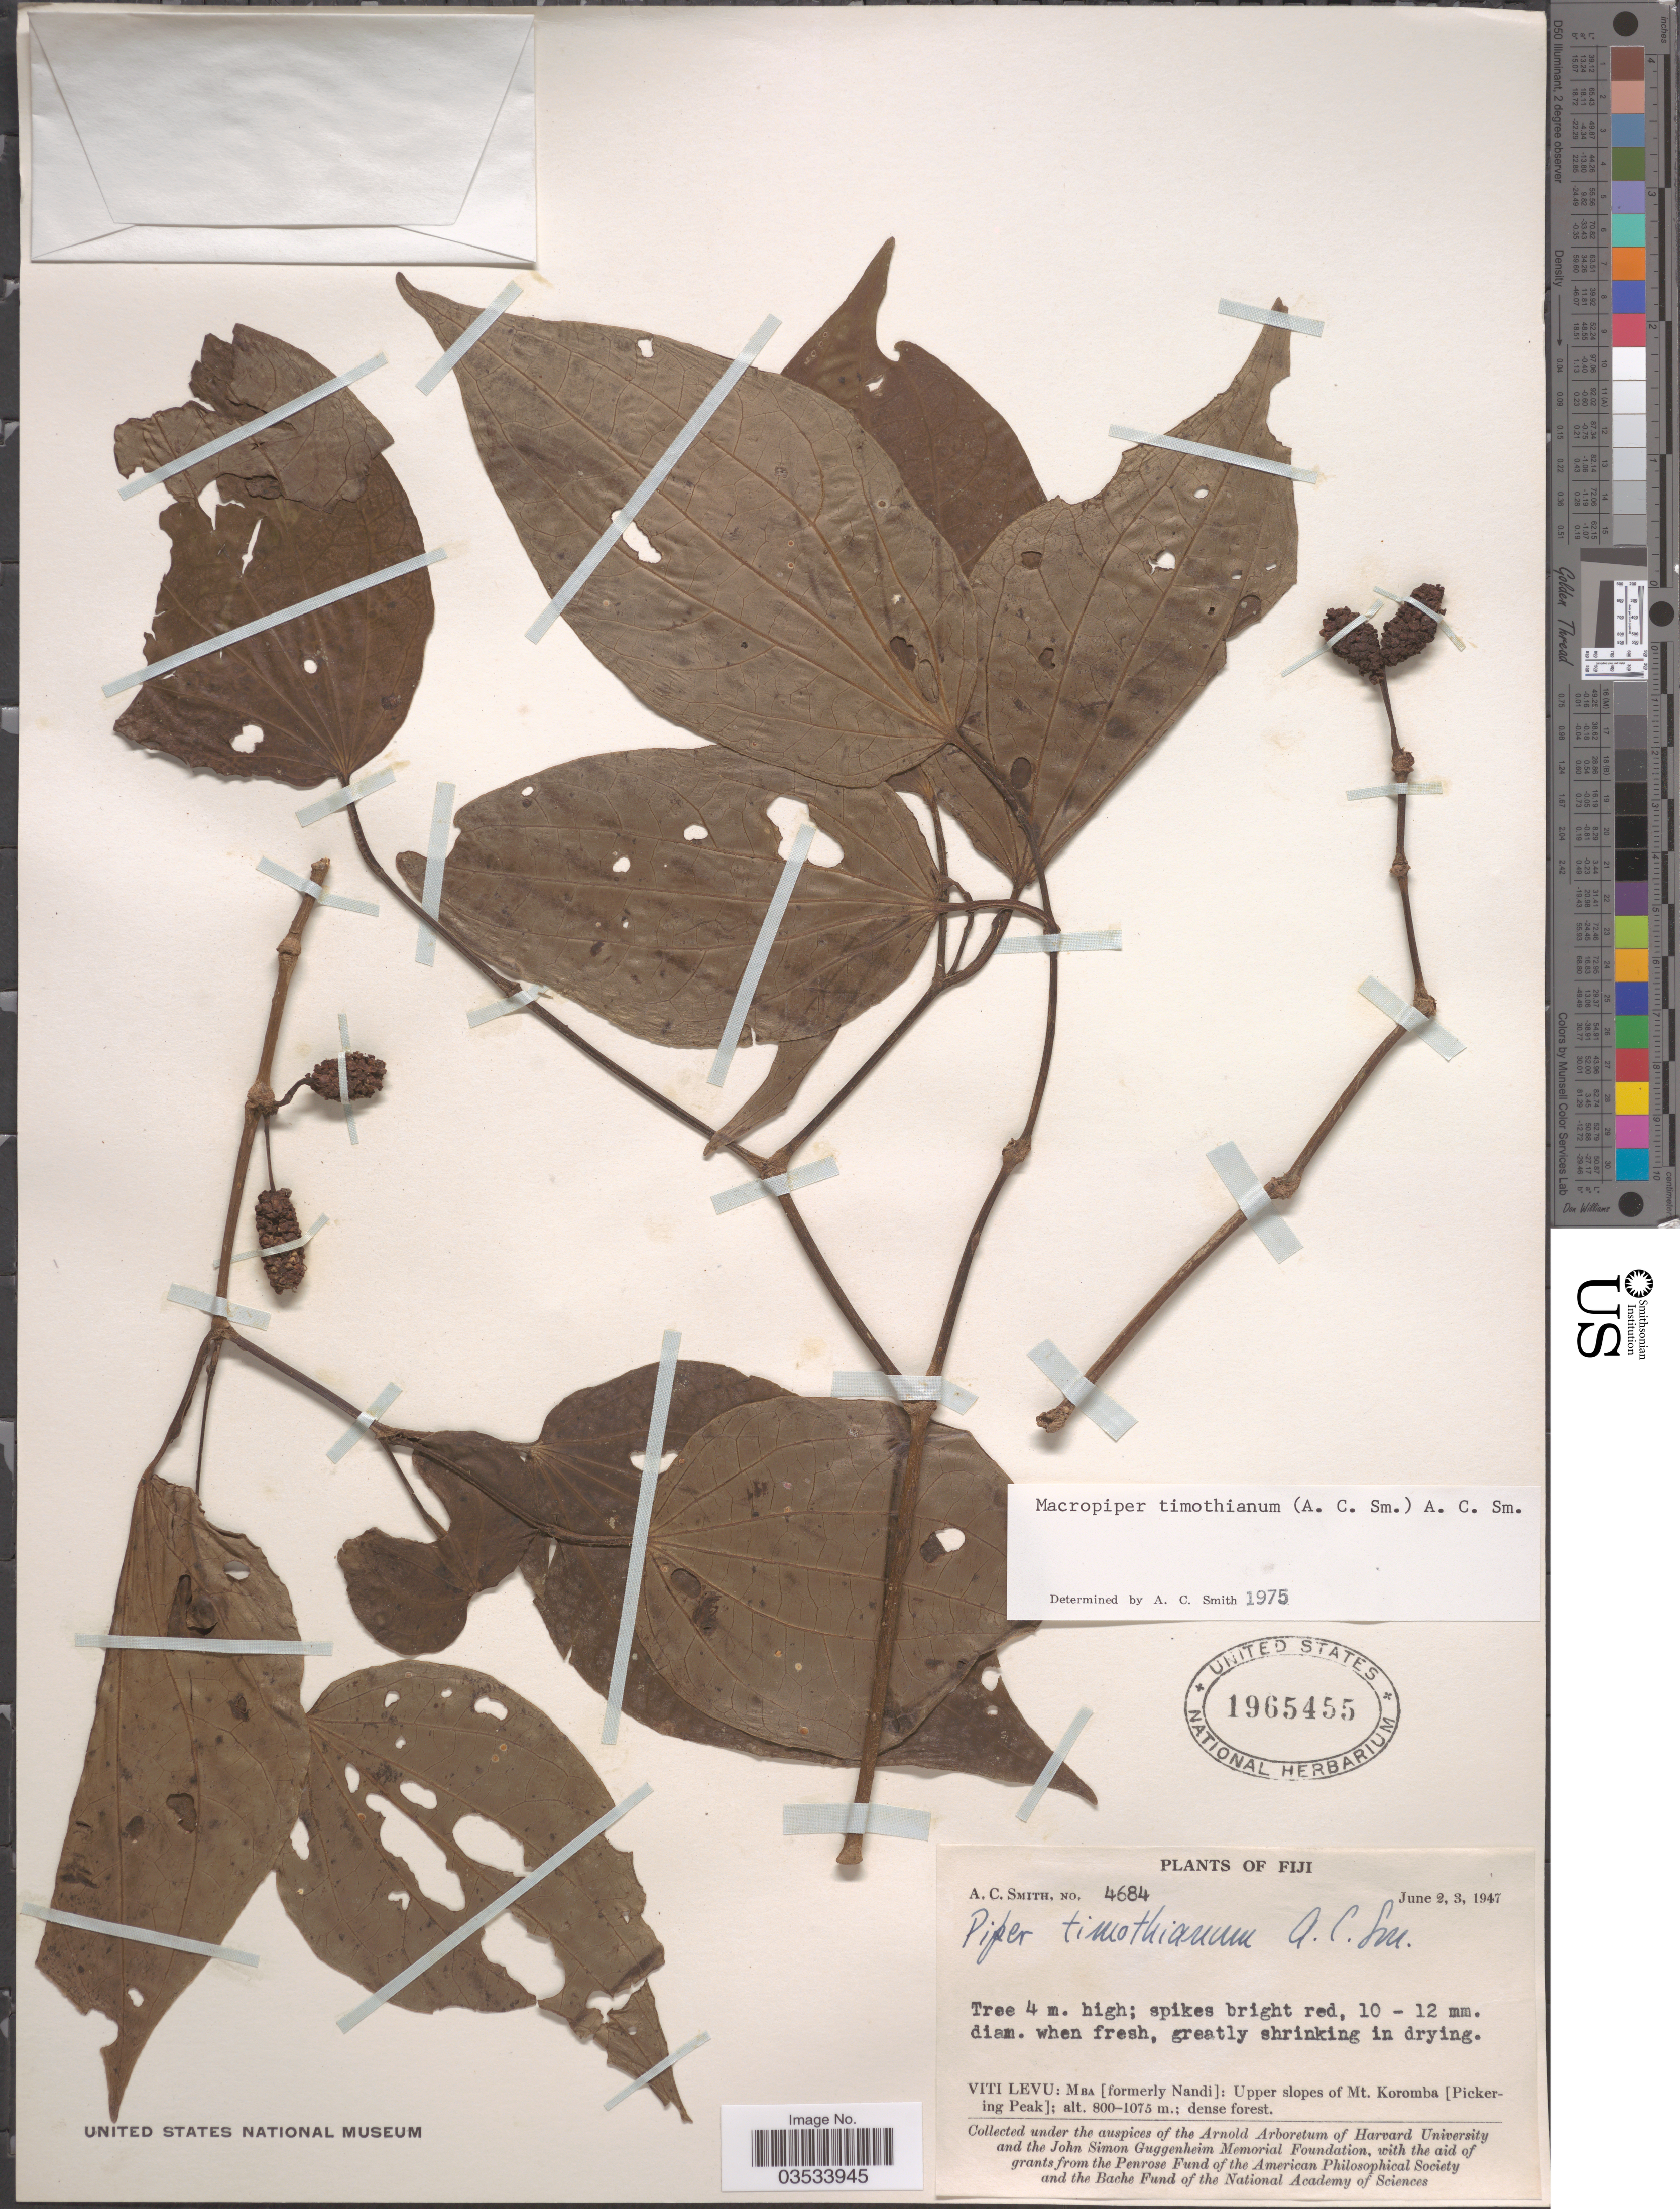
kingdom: Plantae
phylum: Tracheophyta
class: Magnoliopsida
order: Piperales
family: Piperaceae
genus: Piper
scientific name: Piper timothianum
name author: A.C. Sm.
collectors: A. C. Smith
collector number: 4684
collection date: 1947-06-02/1947-06-03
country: Fiji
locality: Viti Levu: Mba [formerly Nandi]: Upper slopes of Mt. Koromba [Pickering Peak].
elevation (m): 800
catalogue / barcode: US 1965455